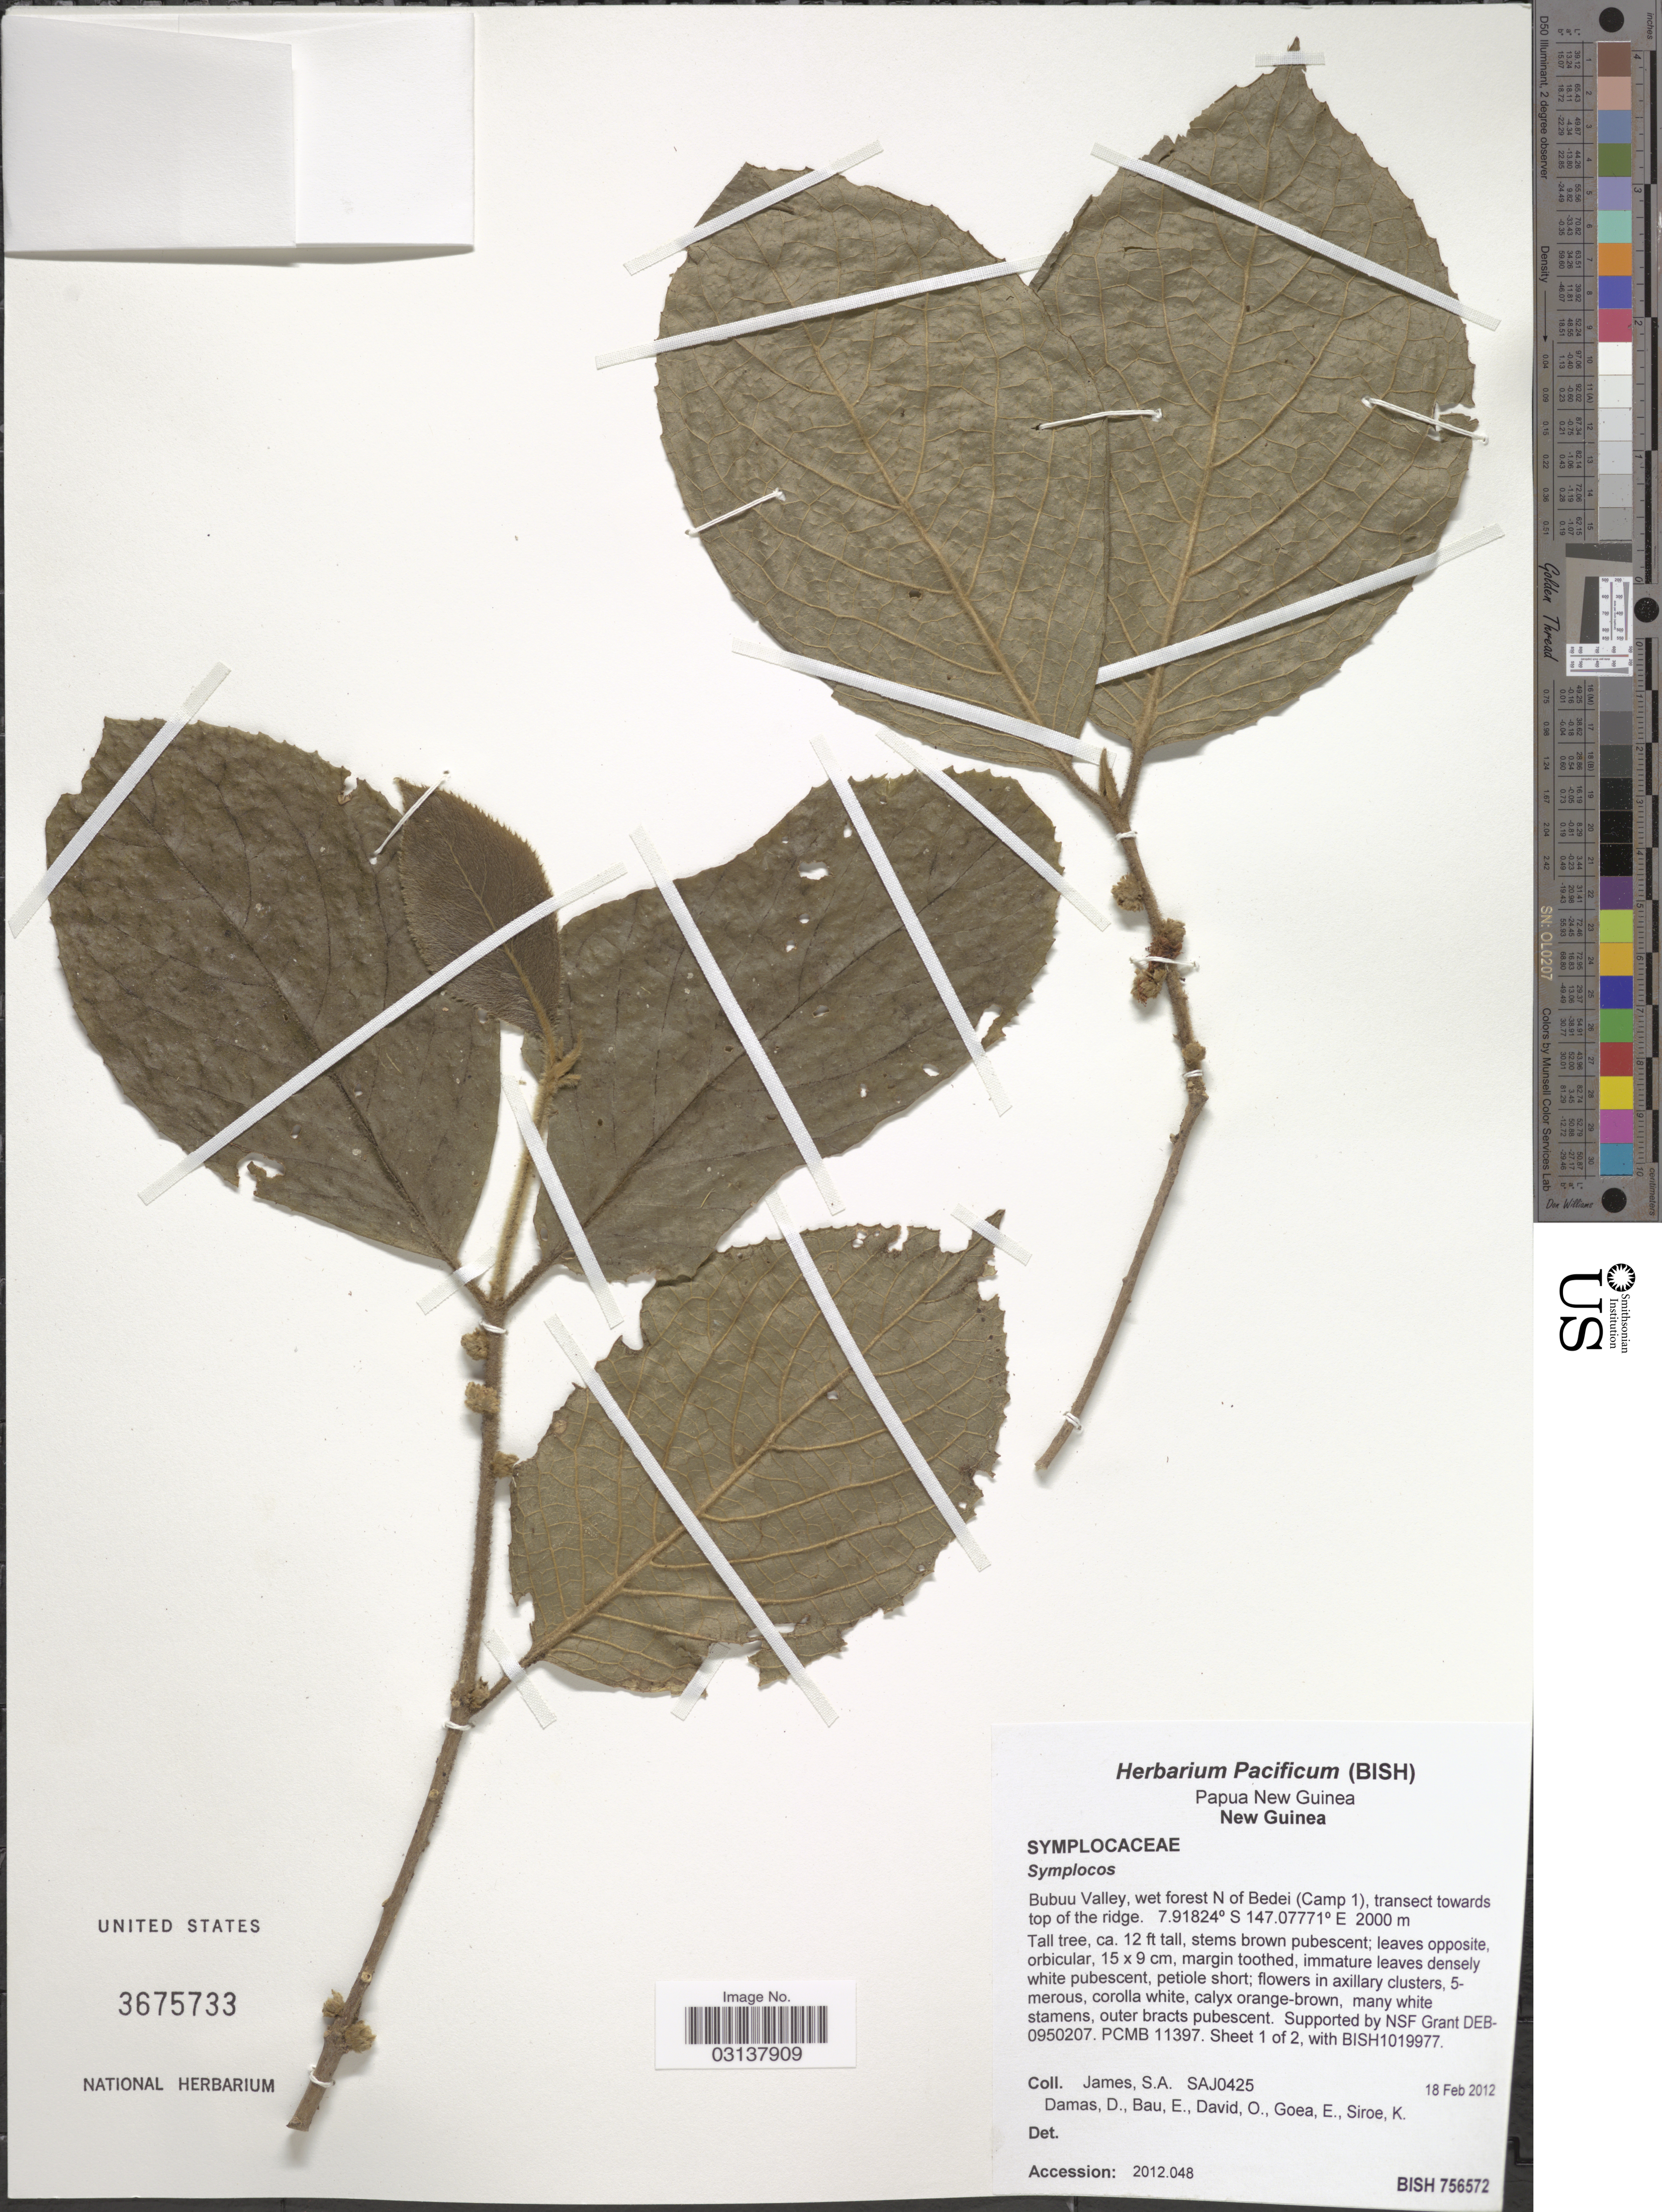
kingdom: Plantae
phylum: Tracheophyta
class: Magnoliopsida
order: Ericales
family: Symplocaceae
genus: Symplocos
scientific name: Symplocos sp.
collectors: S. James, D. Damas, E. Bau, O. David & et al.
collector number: SAJ0425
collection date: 2012-02-18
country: Papua New Guinea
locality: New Guinea. Bubuu Valley, wet forest N of Bedei (Camp 1), transect towards top of the ridge.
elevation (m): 2000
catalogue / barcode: US 3675733